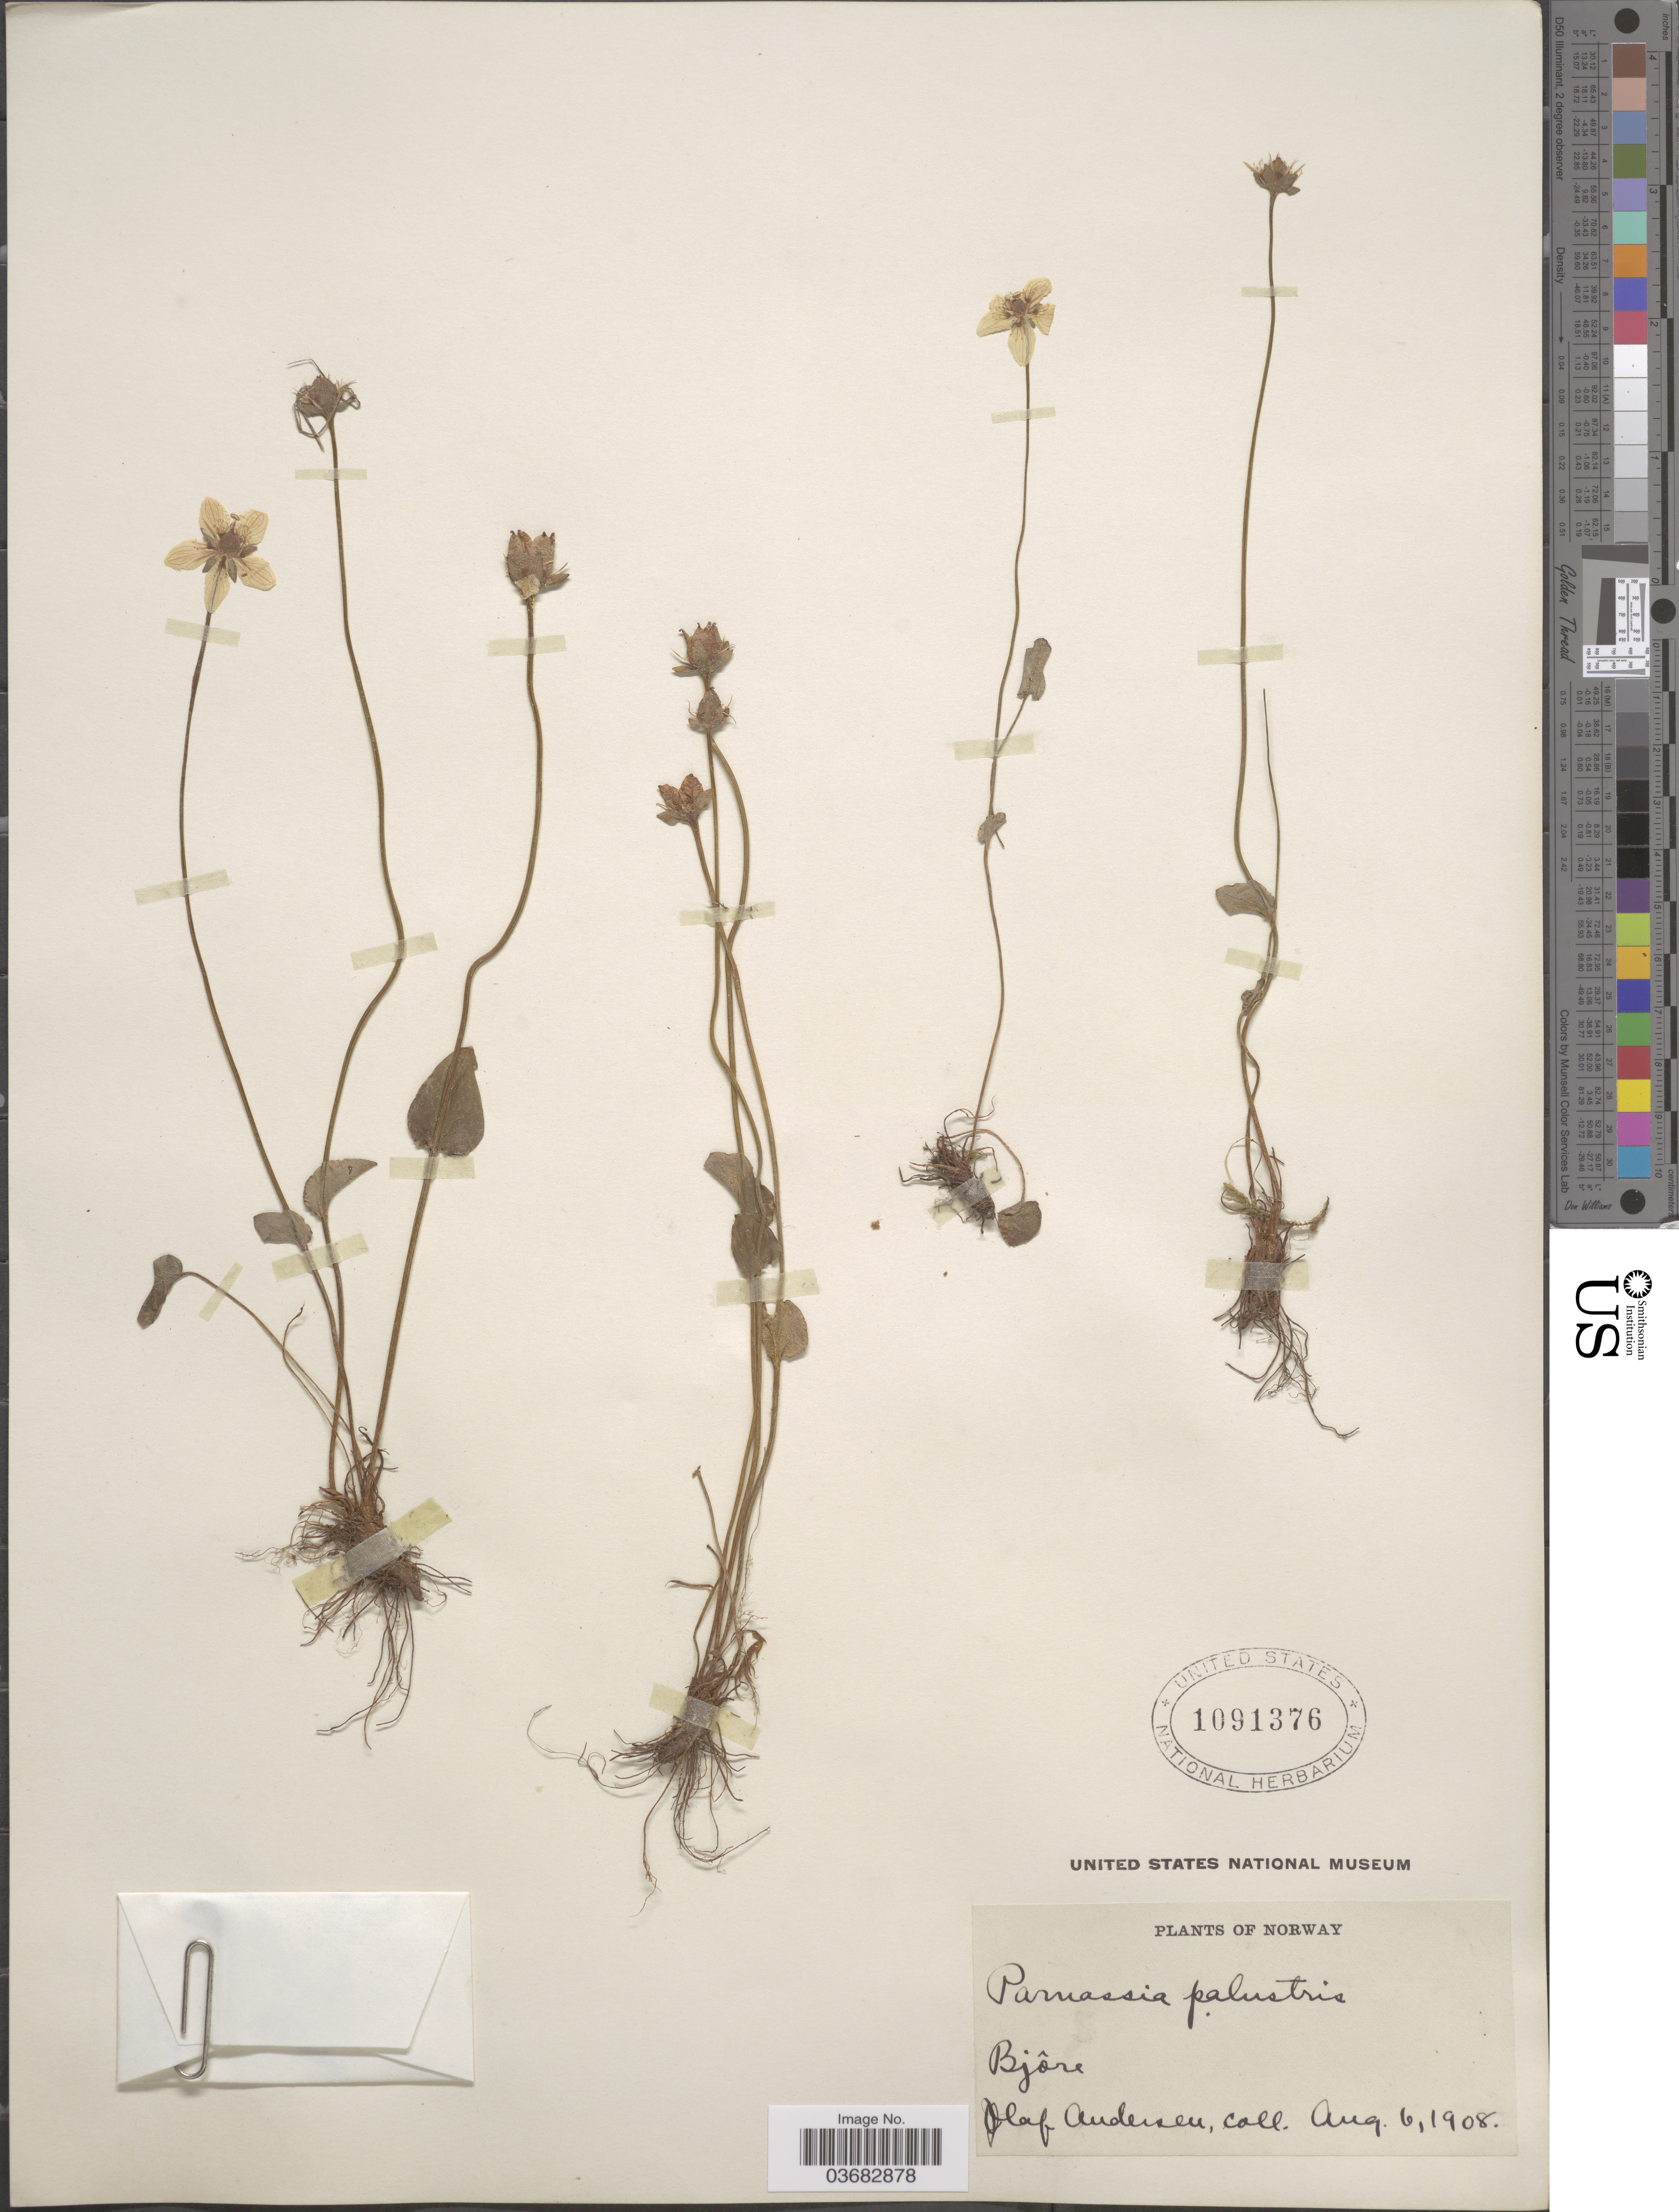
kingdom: Plantae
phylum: Tracheophyta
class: Magnoliopsida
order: Celastrales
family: Parnassiaceae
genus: Parnassia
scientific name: Parnassia palustris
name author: L.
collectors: O. Andersen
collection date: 1908-08-06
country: Norway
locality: Bjôre.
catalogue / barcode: US 1091376